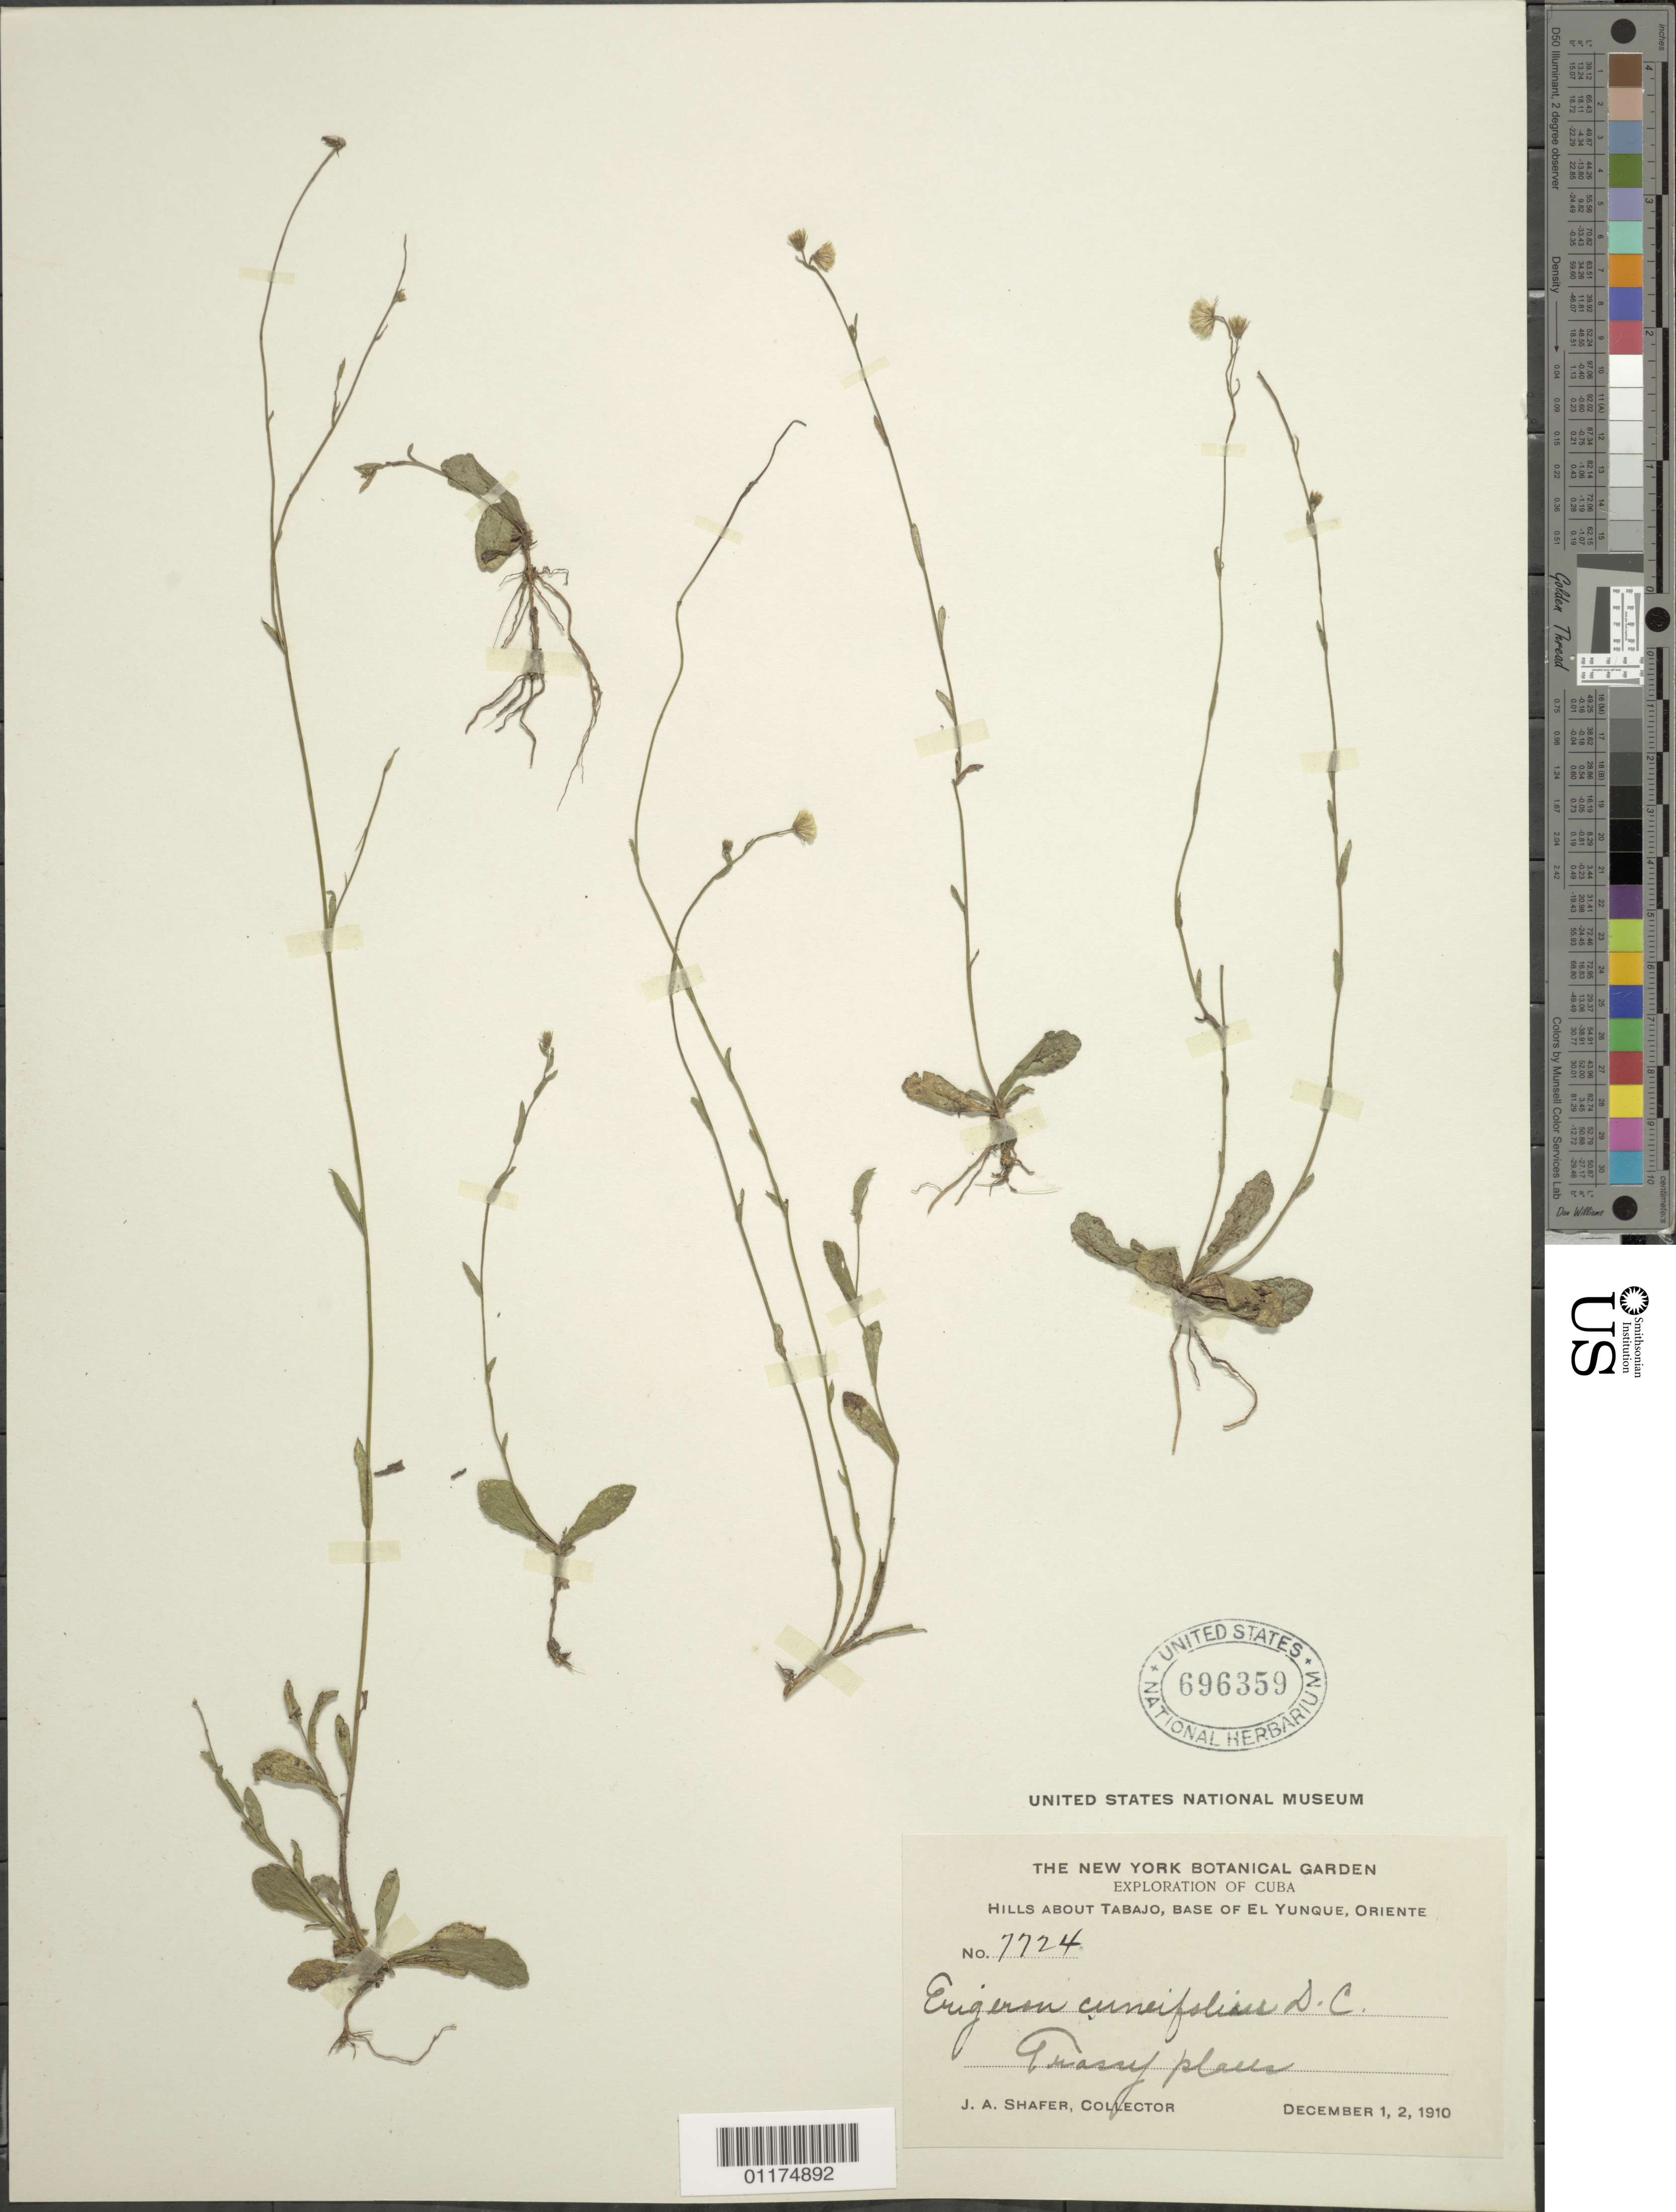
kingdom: Plantae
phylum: Tracheophyta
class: Magnoliopsida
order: Asterales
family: Asteraceae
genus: Erigeron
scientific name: Erigeron cuneifolius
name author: DC.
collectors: J. A. Shafer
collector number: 7724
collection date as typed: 01 Dec 1910 and 02 Dec 1910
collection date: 1910-12-01,1910-12-02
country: Cuba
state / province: Oriente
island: Cuba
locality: Hills about Tabajo, base of El Yunque,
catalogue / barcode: US 696359